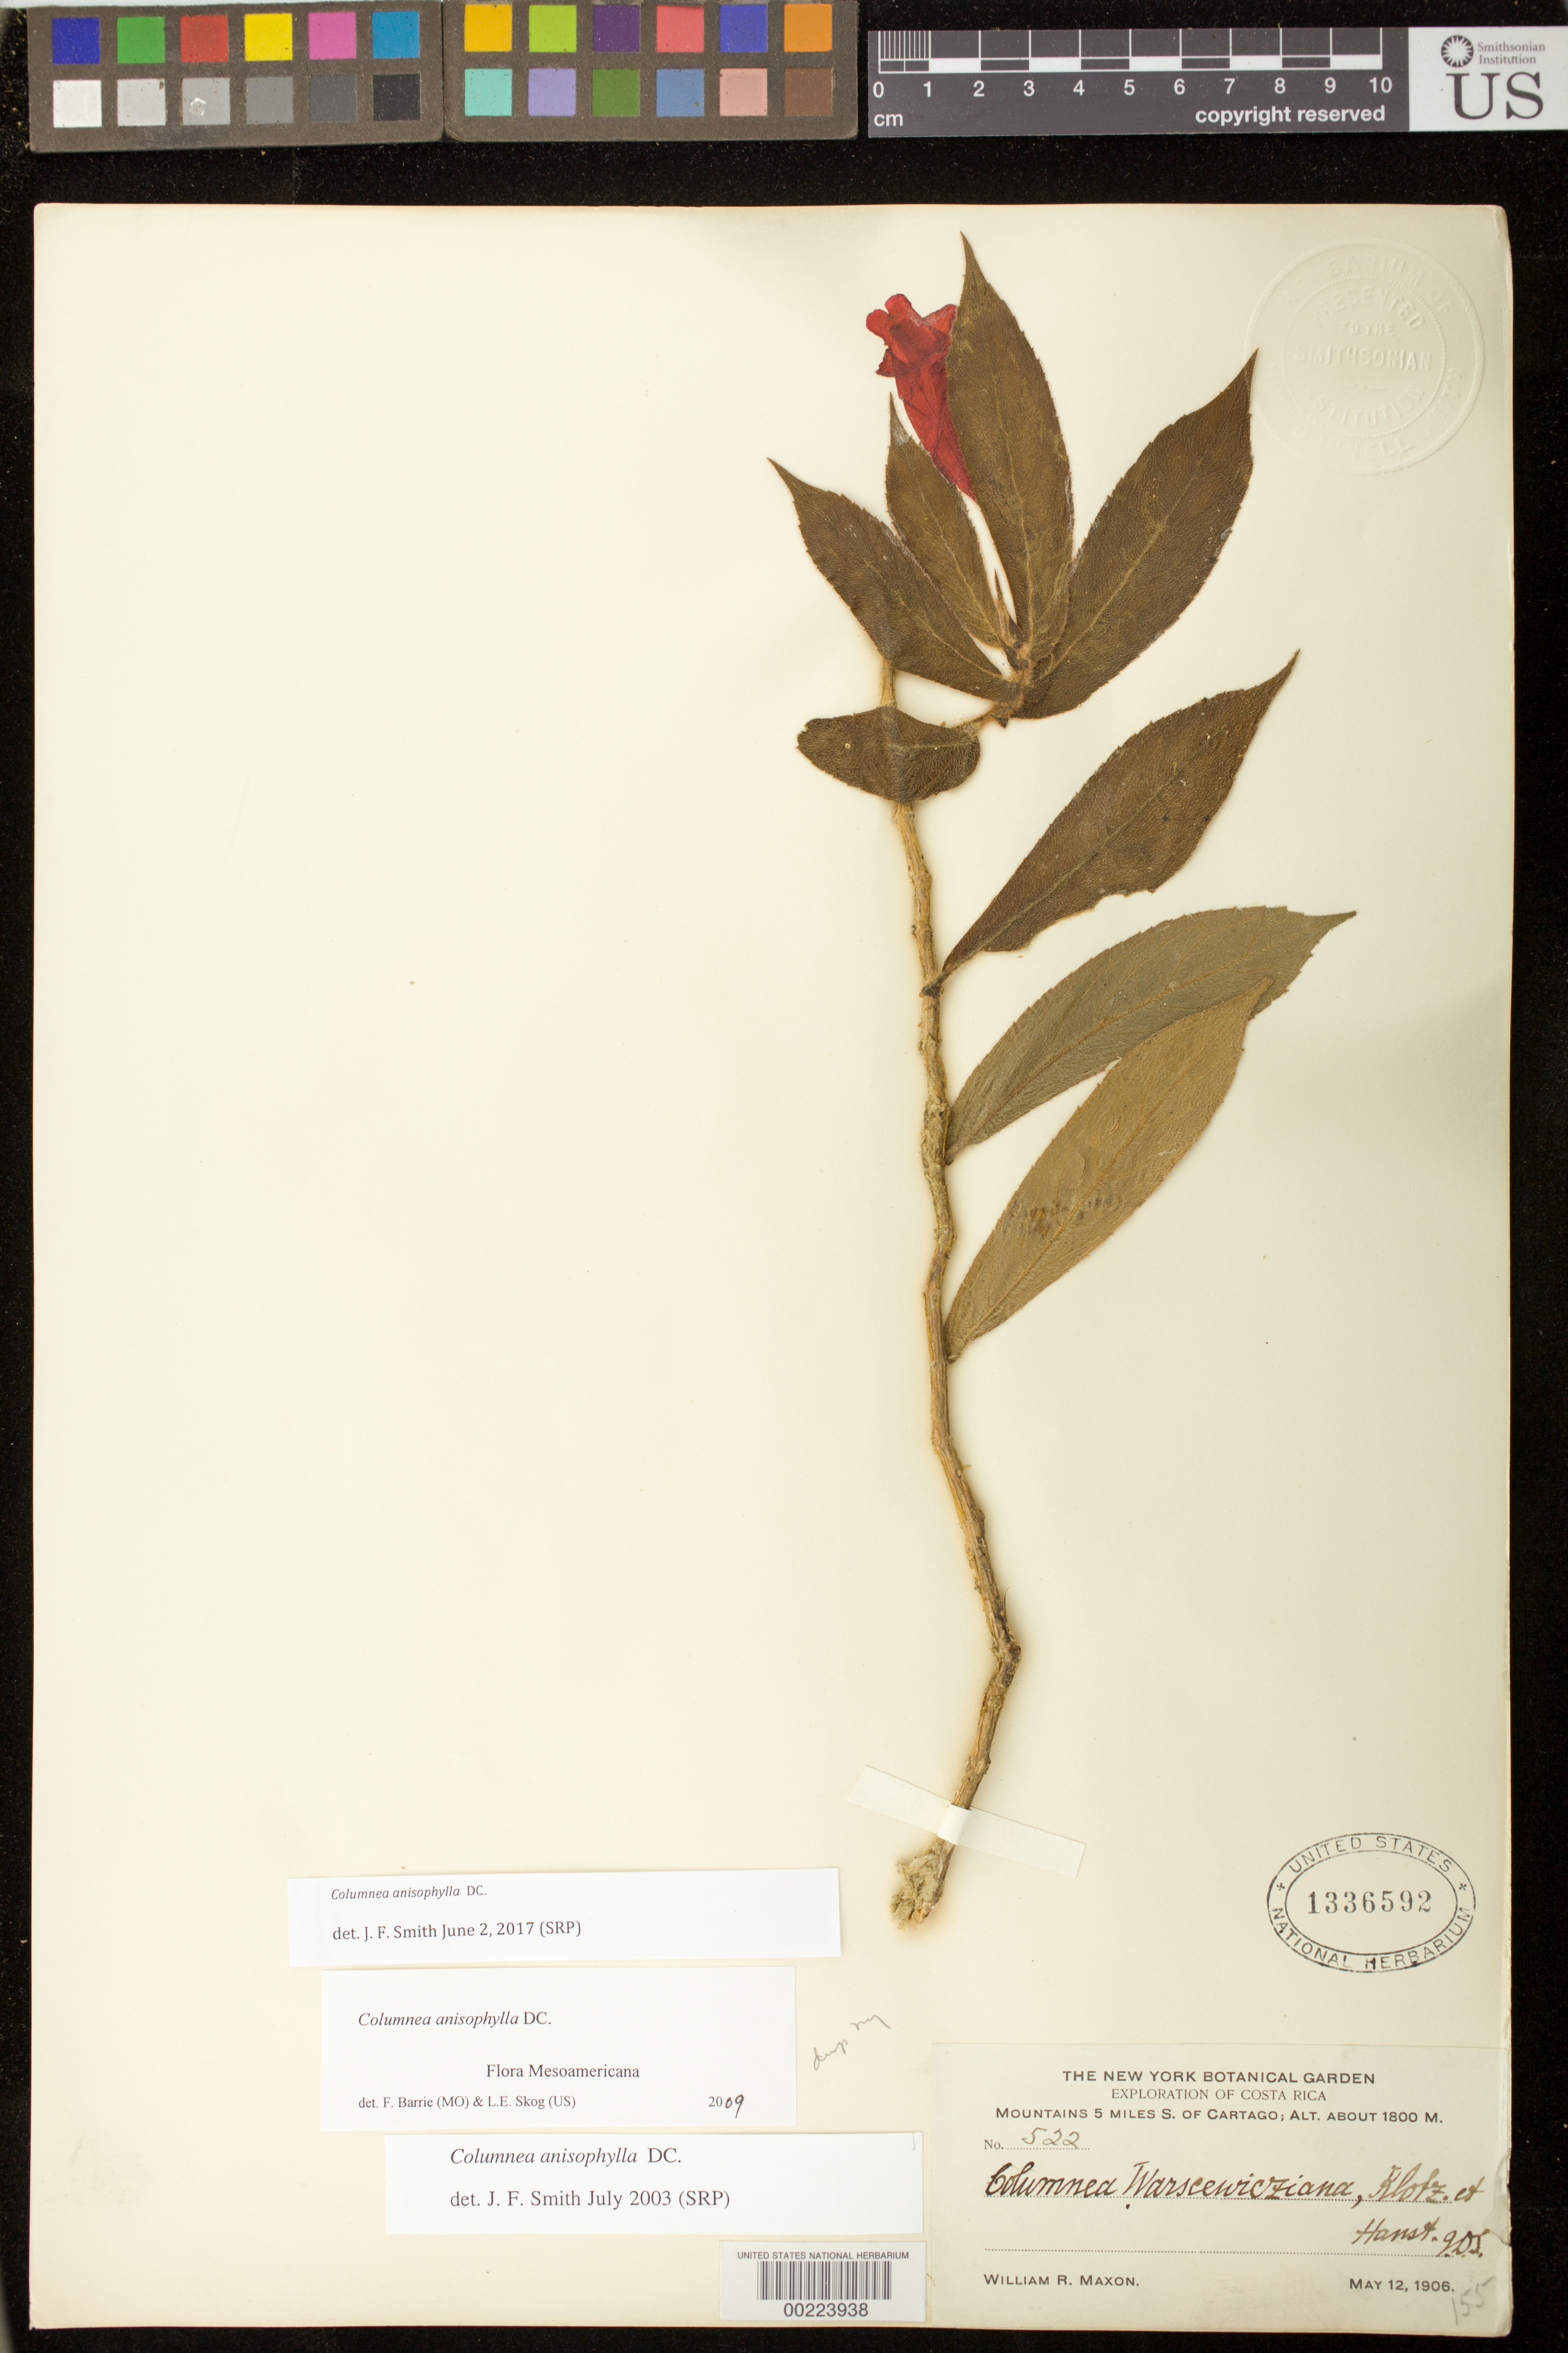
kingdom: Plantae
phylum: Tracheophyta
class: Magnoliopsida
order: Lamiales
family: Gesneriaceae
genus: Columnea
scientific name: Columnea anisophylla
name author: DC.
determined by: Smith, J. F.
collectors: W. R. Maxon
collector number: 522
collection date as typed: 12 May 1906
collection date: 1906-05-12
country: Costa Rica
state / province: Cartago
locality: Mountains 5 mi S of Cartago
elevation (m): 1800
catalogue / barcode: US 1336592